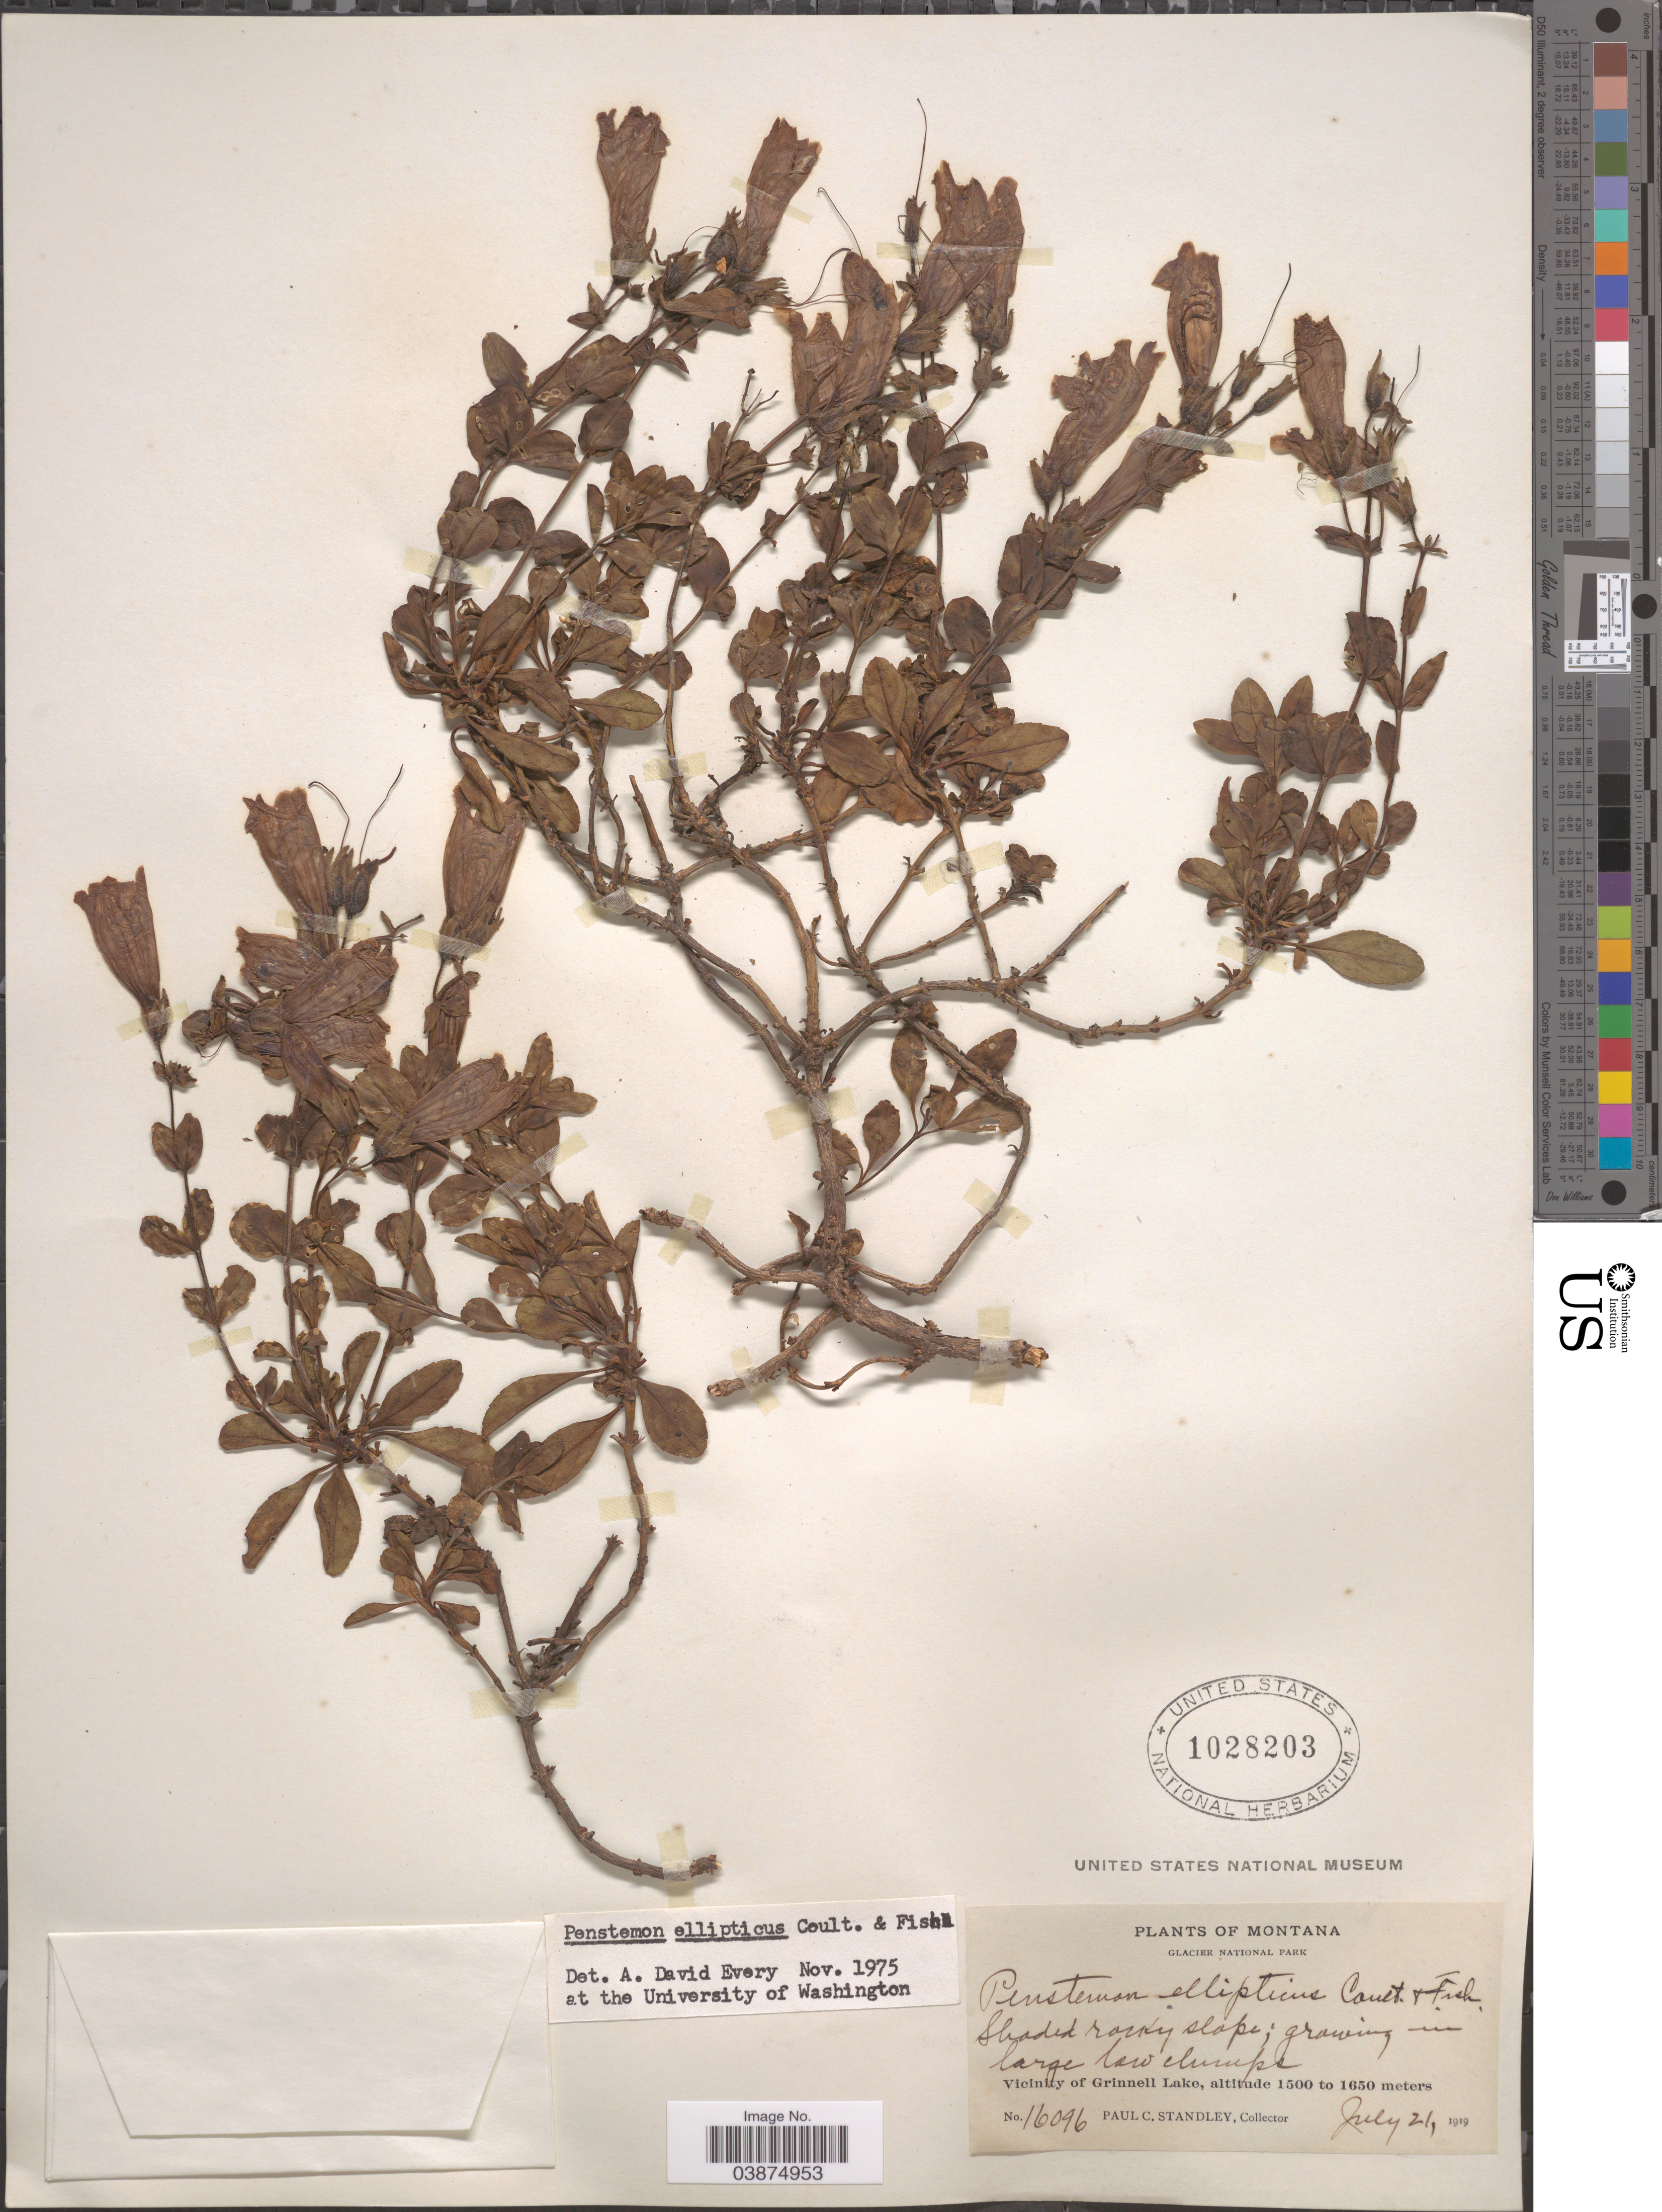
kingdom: Plantae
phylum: Tracheophyta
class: Magnoliopsida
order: Lamiales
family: Plantaginaceae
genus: Penstemon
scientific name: Penstemon ellipticus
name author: Greene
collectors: P. C. Standley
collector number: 16096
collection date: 1919-07-21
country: United States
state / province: Montana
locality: Glacier National Park. Vicinity of Grinnell Lake.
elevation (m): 1500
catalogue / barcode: US 1028203